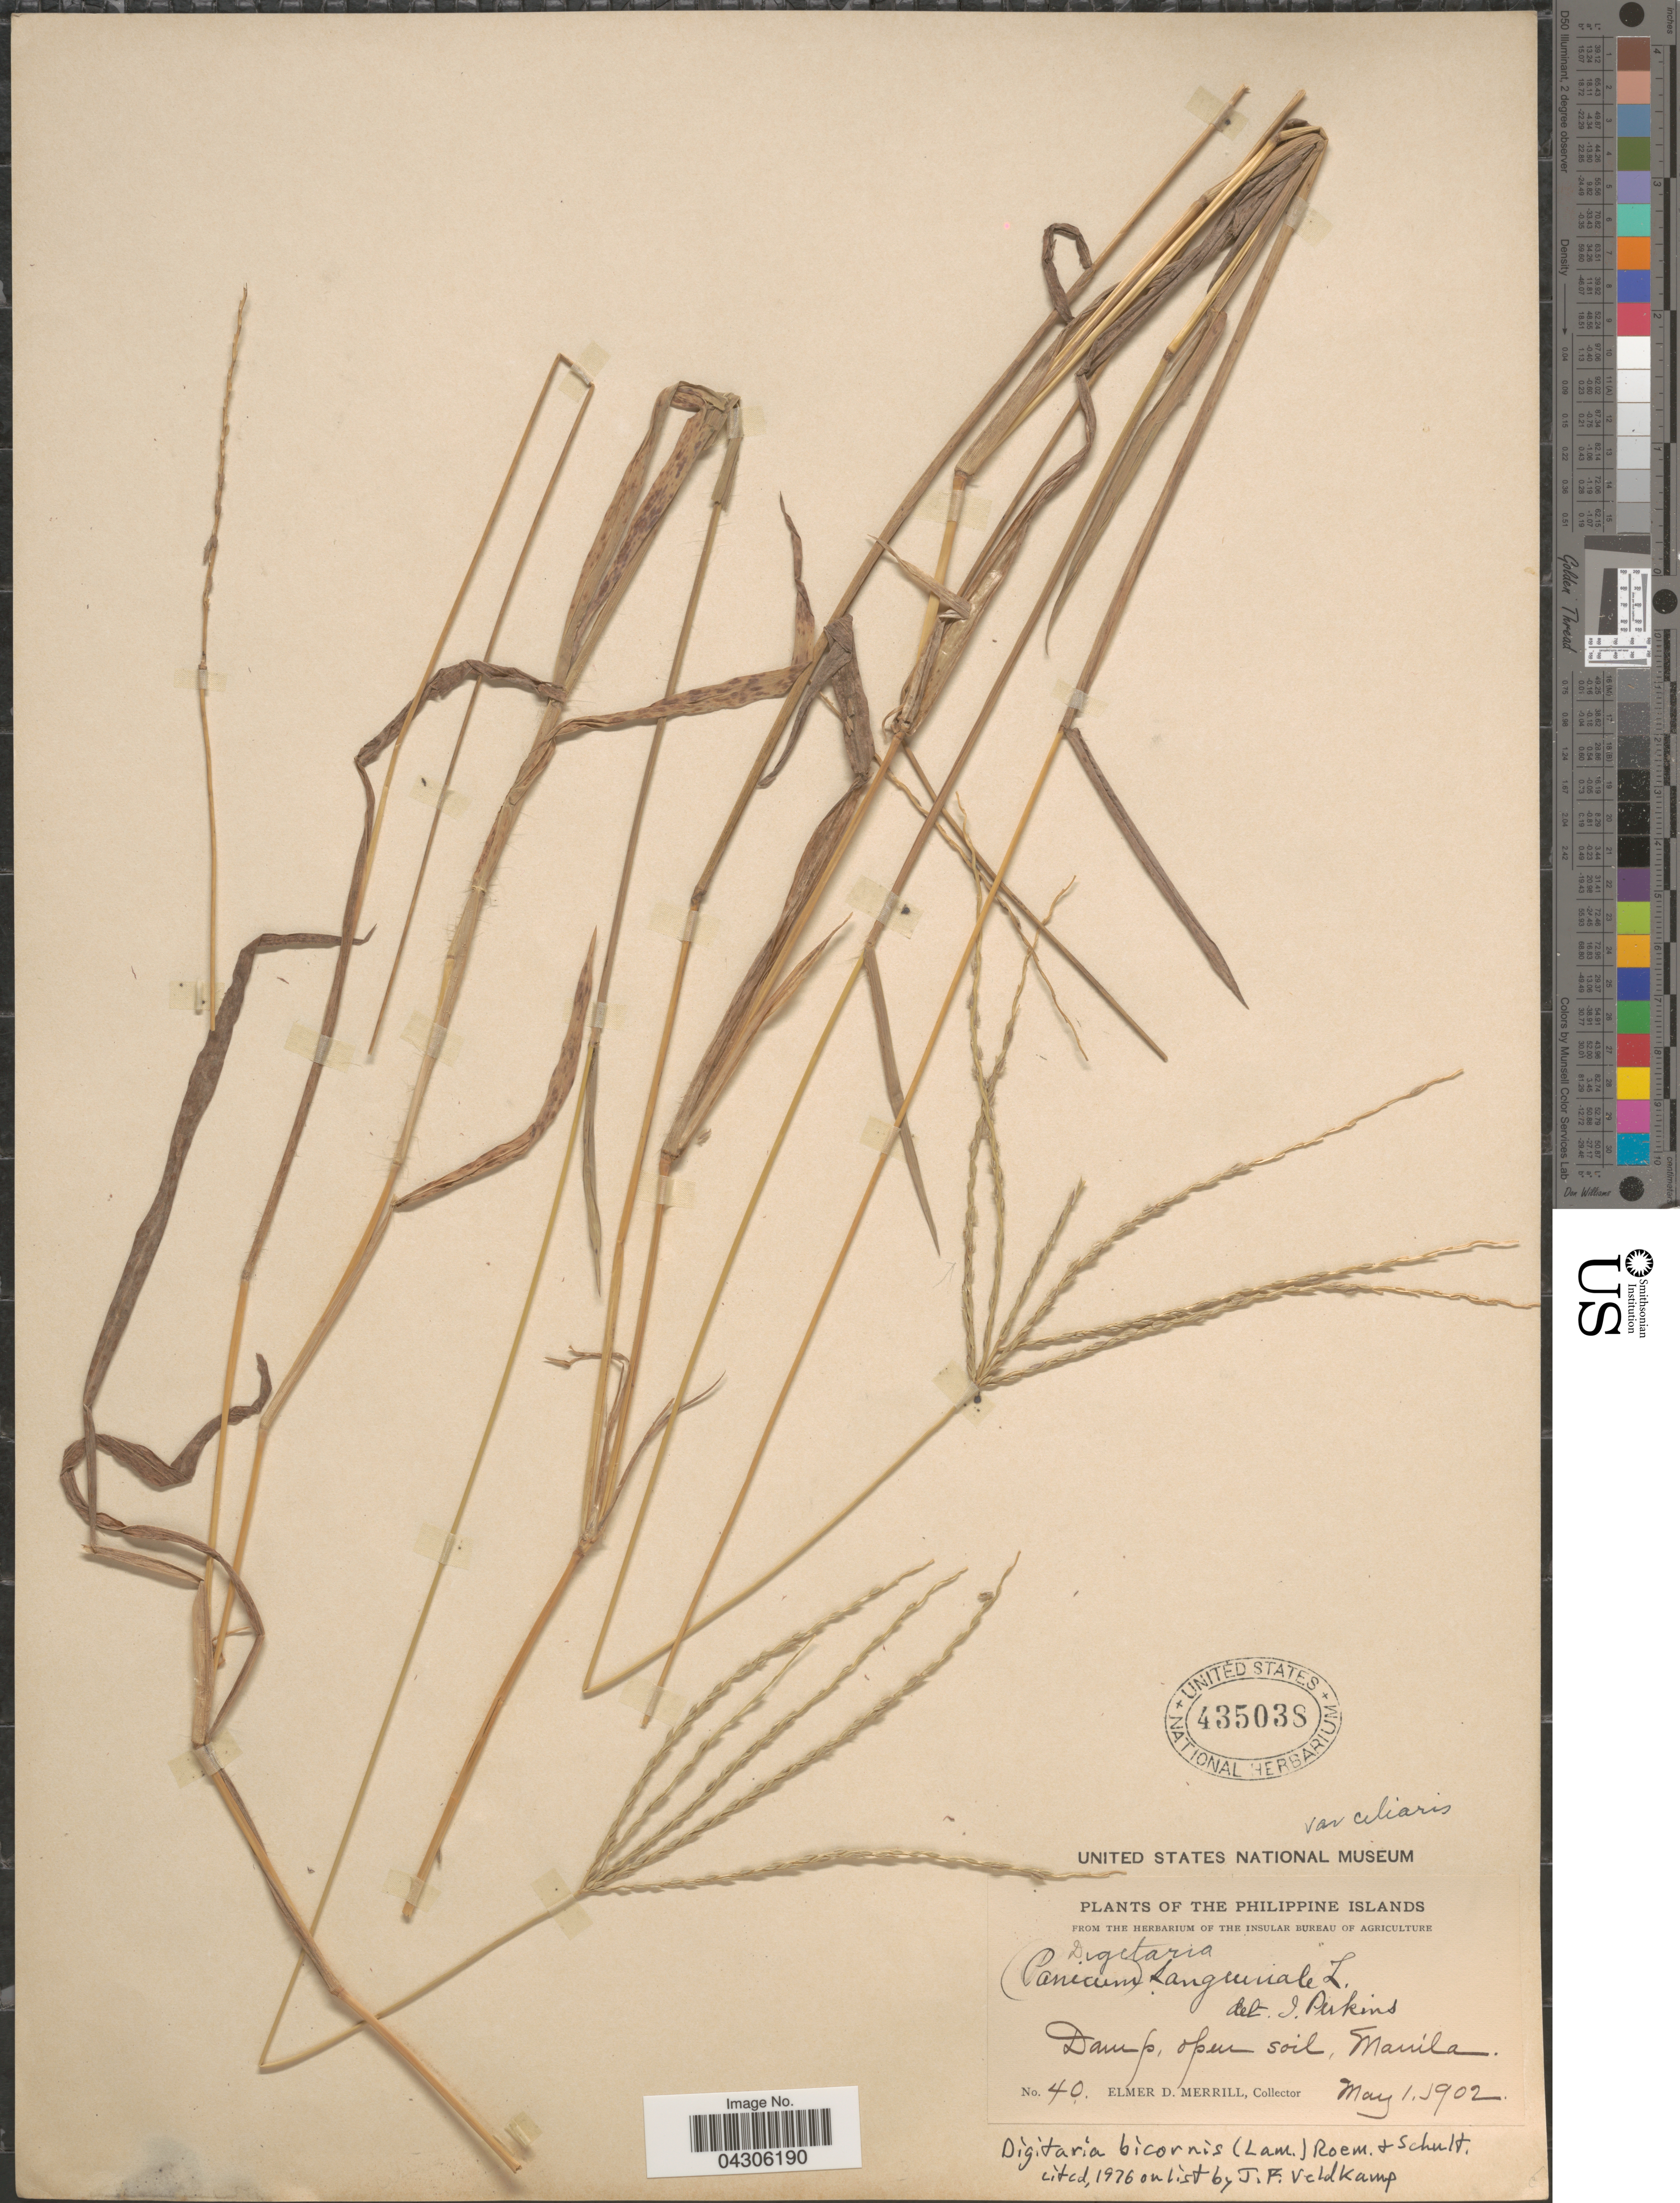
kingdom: Plantae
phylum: Tracheophyta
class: Liliopsida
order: Poales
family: Poaceae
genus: Digitaria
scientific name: Digitaria bicornis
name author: (Lam.) Roem. & Schult.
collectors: E. D. Merrill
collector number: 40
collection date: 1902-05-01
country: Philippines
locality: Philippine Islands. Damp, open soil, Manila.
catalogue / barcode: US 435038